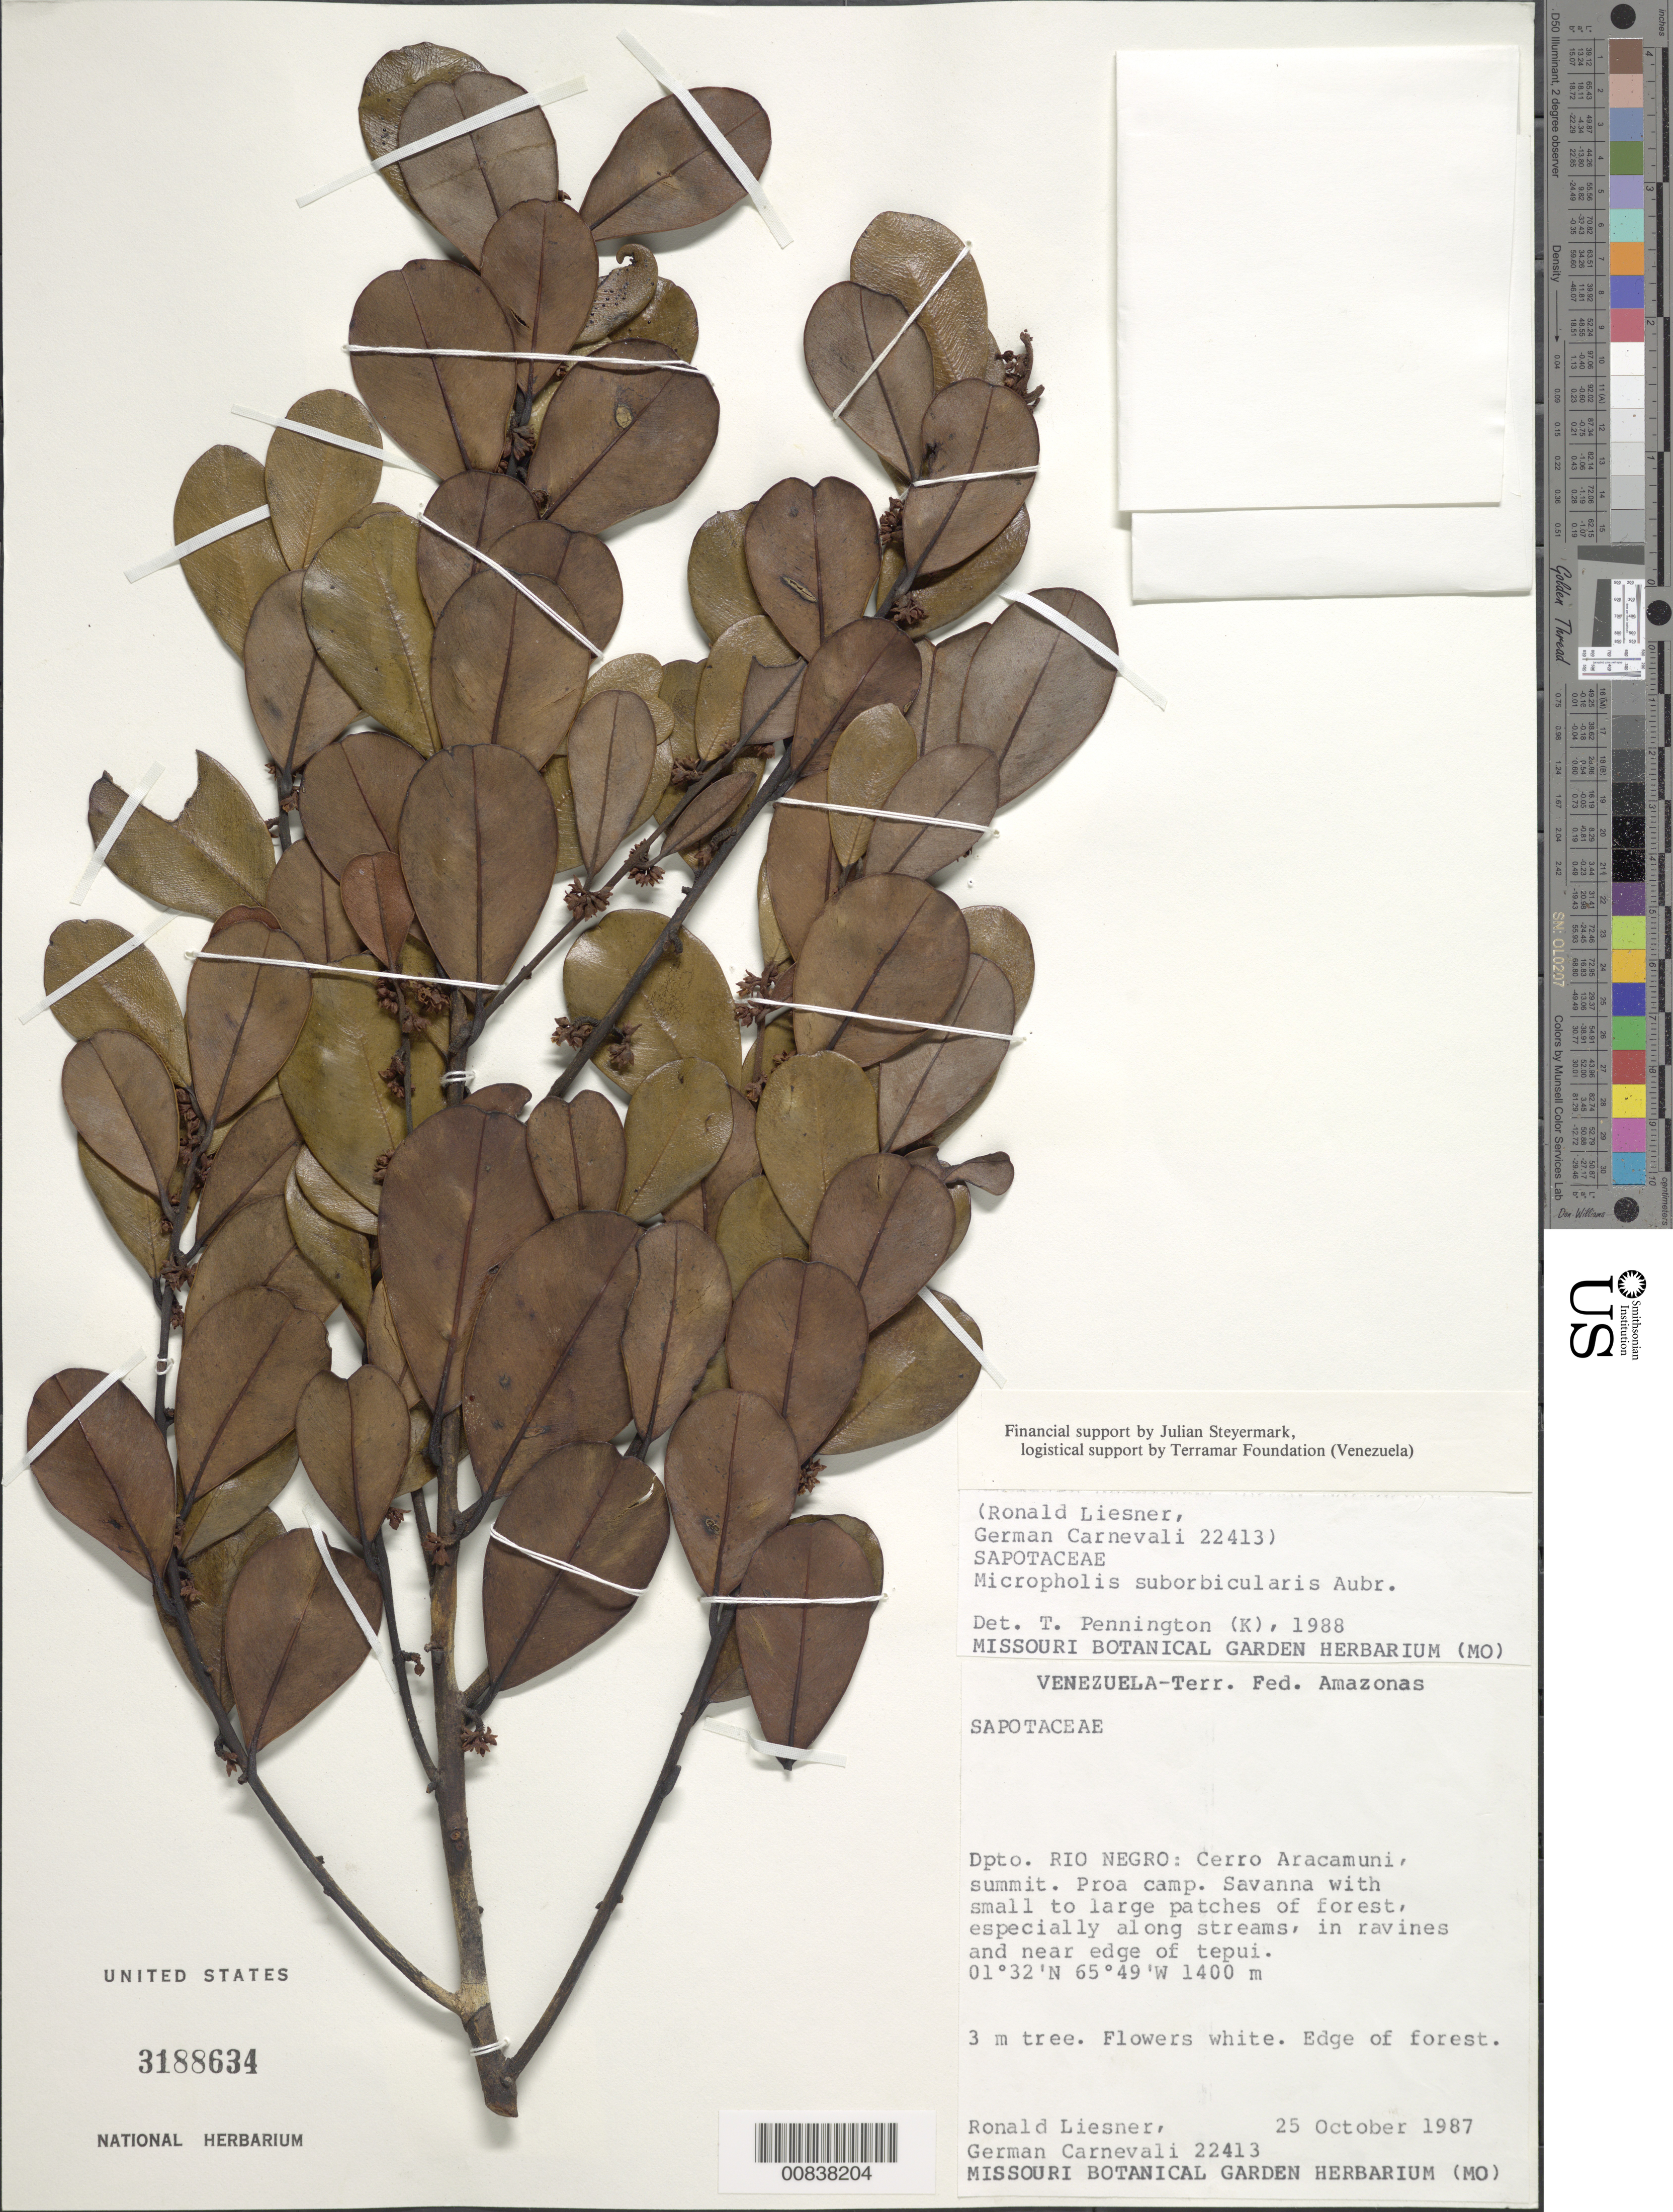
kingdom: Plantae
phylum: Tracheophyta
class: Magnoliopsida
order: Ericales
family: Sapotaceae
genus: Micropholis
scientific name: Micropholis suborbicularis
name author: Aubrév.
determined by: Pennington, T. D., (K)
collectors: R. L. Liesner & G. Carnevali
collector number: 22413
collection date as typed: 25-Oct-87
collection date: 1987-10-25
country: Venezuela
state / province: Amazonas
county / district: Río Negro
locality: Cerro Aracamuni, summit; Proa camp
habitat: Edge of forest; savanna with small to large patches of forest, especially along streams, in ravines and near edge of tepui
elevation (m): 1400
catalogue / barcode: US 3188634